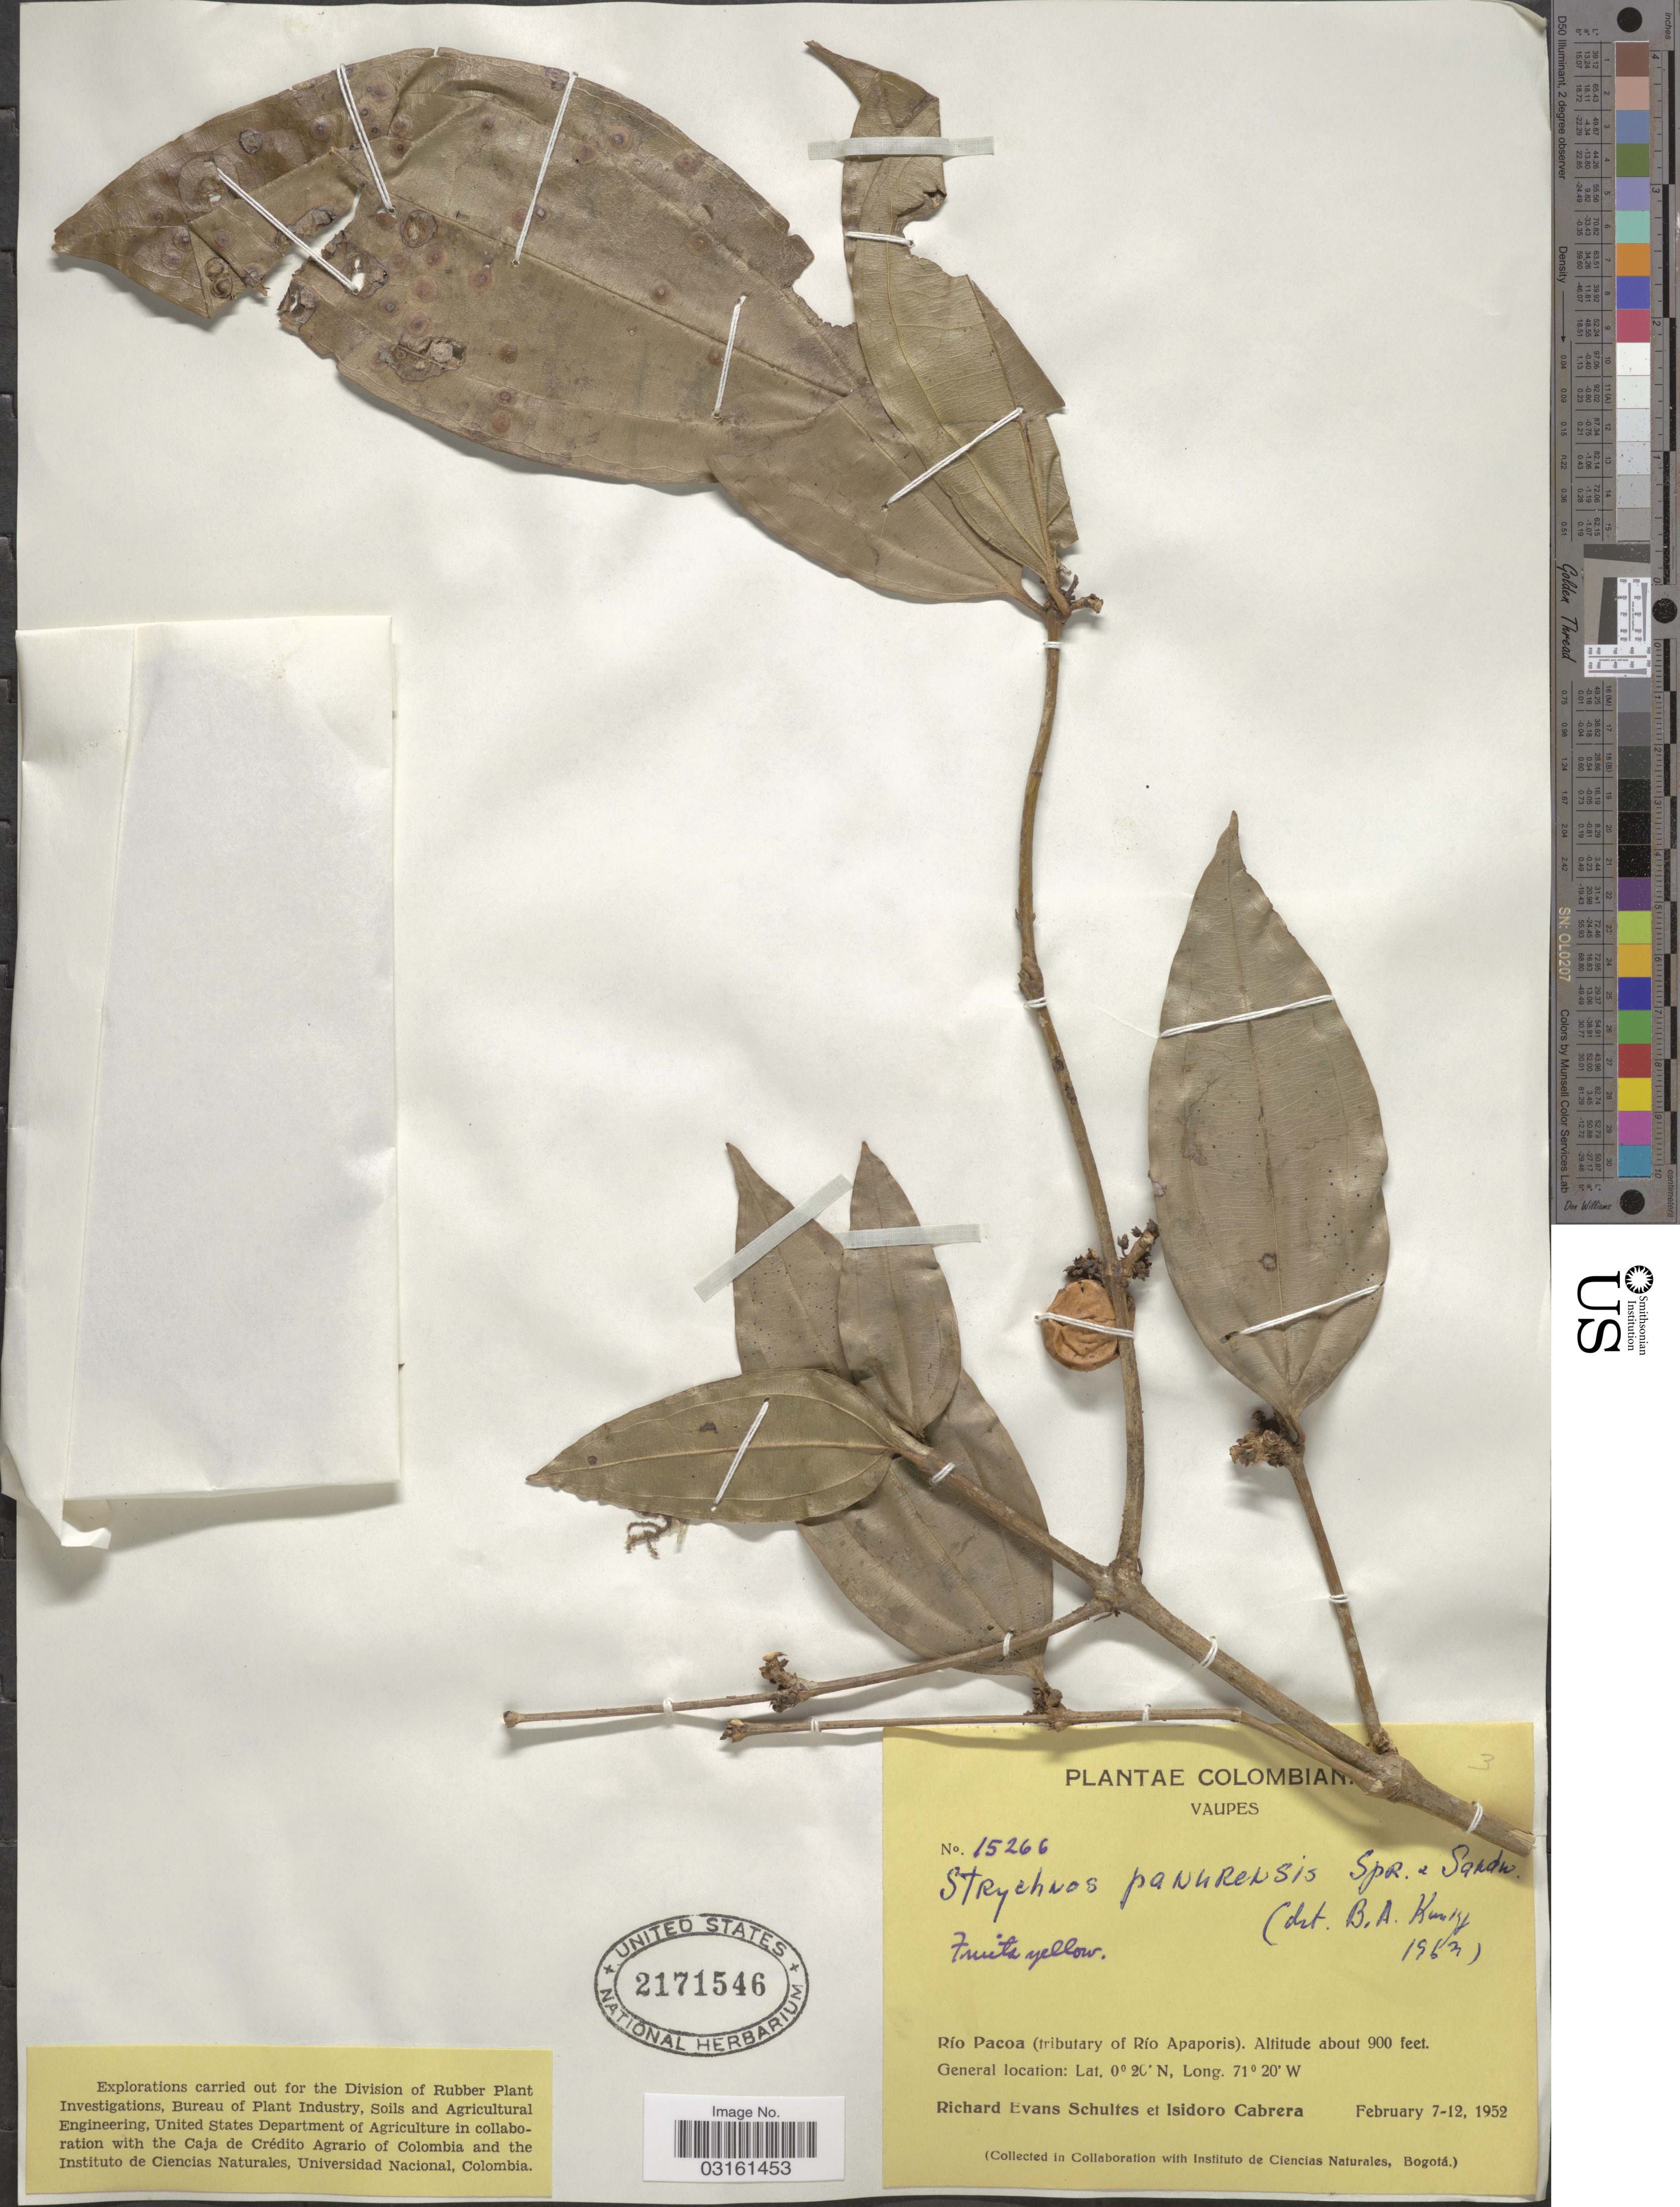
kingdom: Plantae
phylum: Tracheophyta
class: Magnoliopsida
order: Gentianales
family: Loganiaceae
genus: Strychnos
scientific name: Strychnos panurensis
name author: Sprague & Sandwith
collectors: R. E. Schultes & I. Cabrera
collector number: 15266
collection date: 1952-02-07/1952-02-12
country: Colombia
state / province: Vaupés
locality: Río Pacoa (tributary of Río Apaporis).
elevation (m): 274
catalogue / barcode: US 2171546